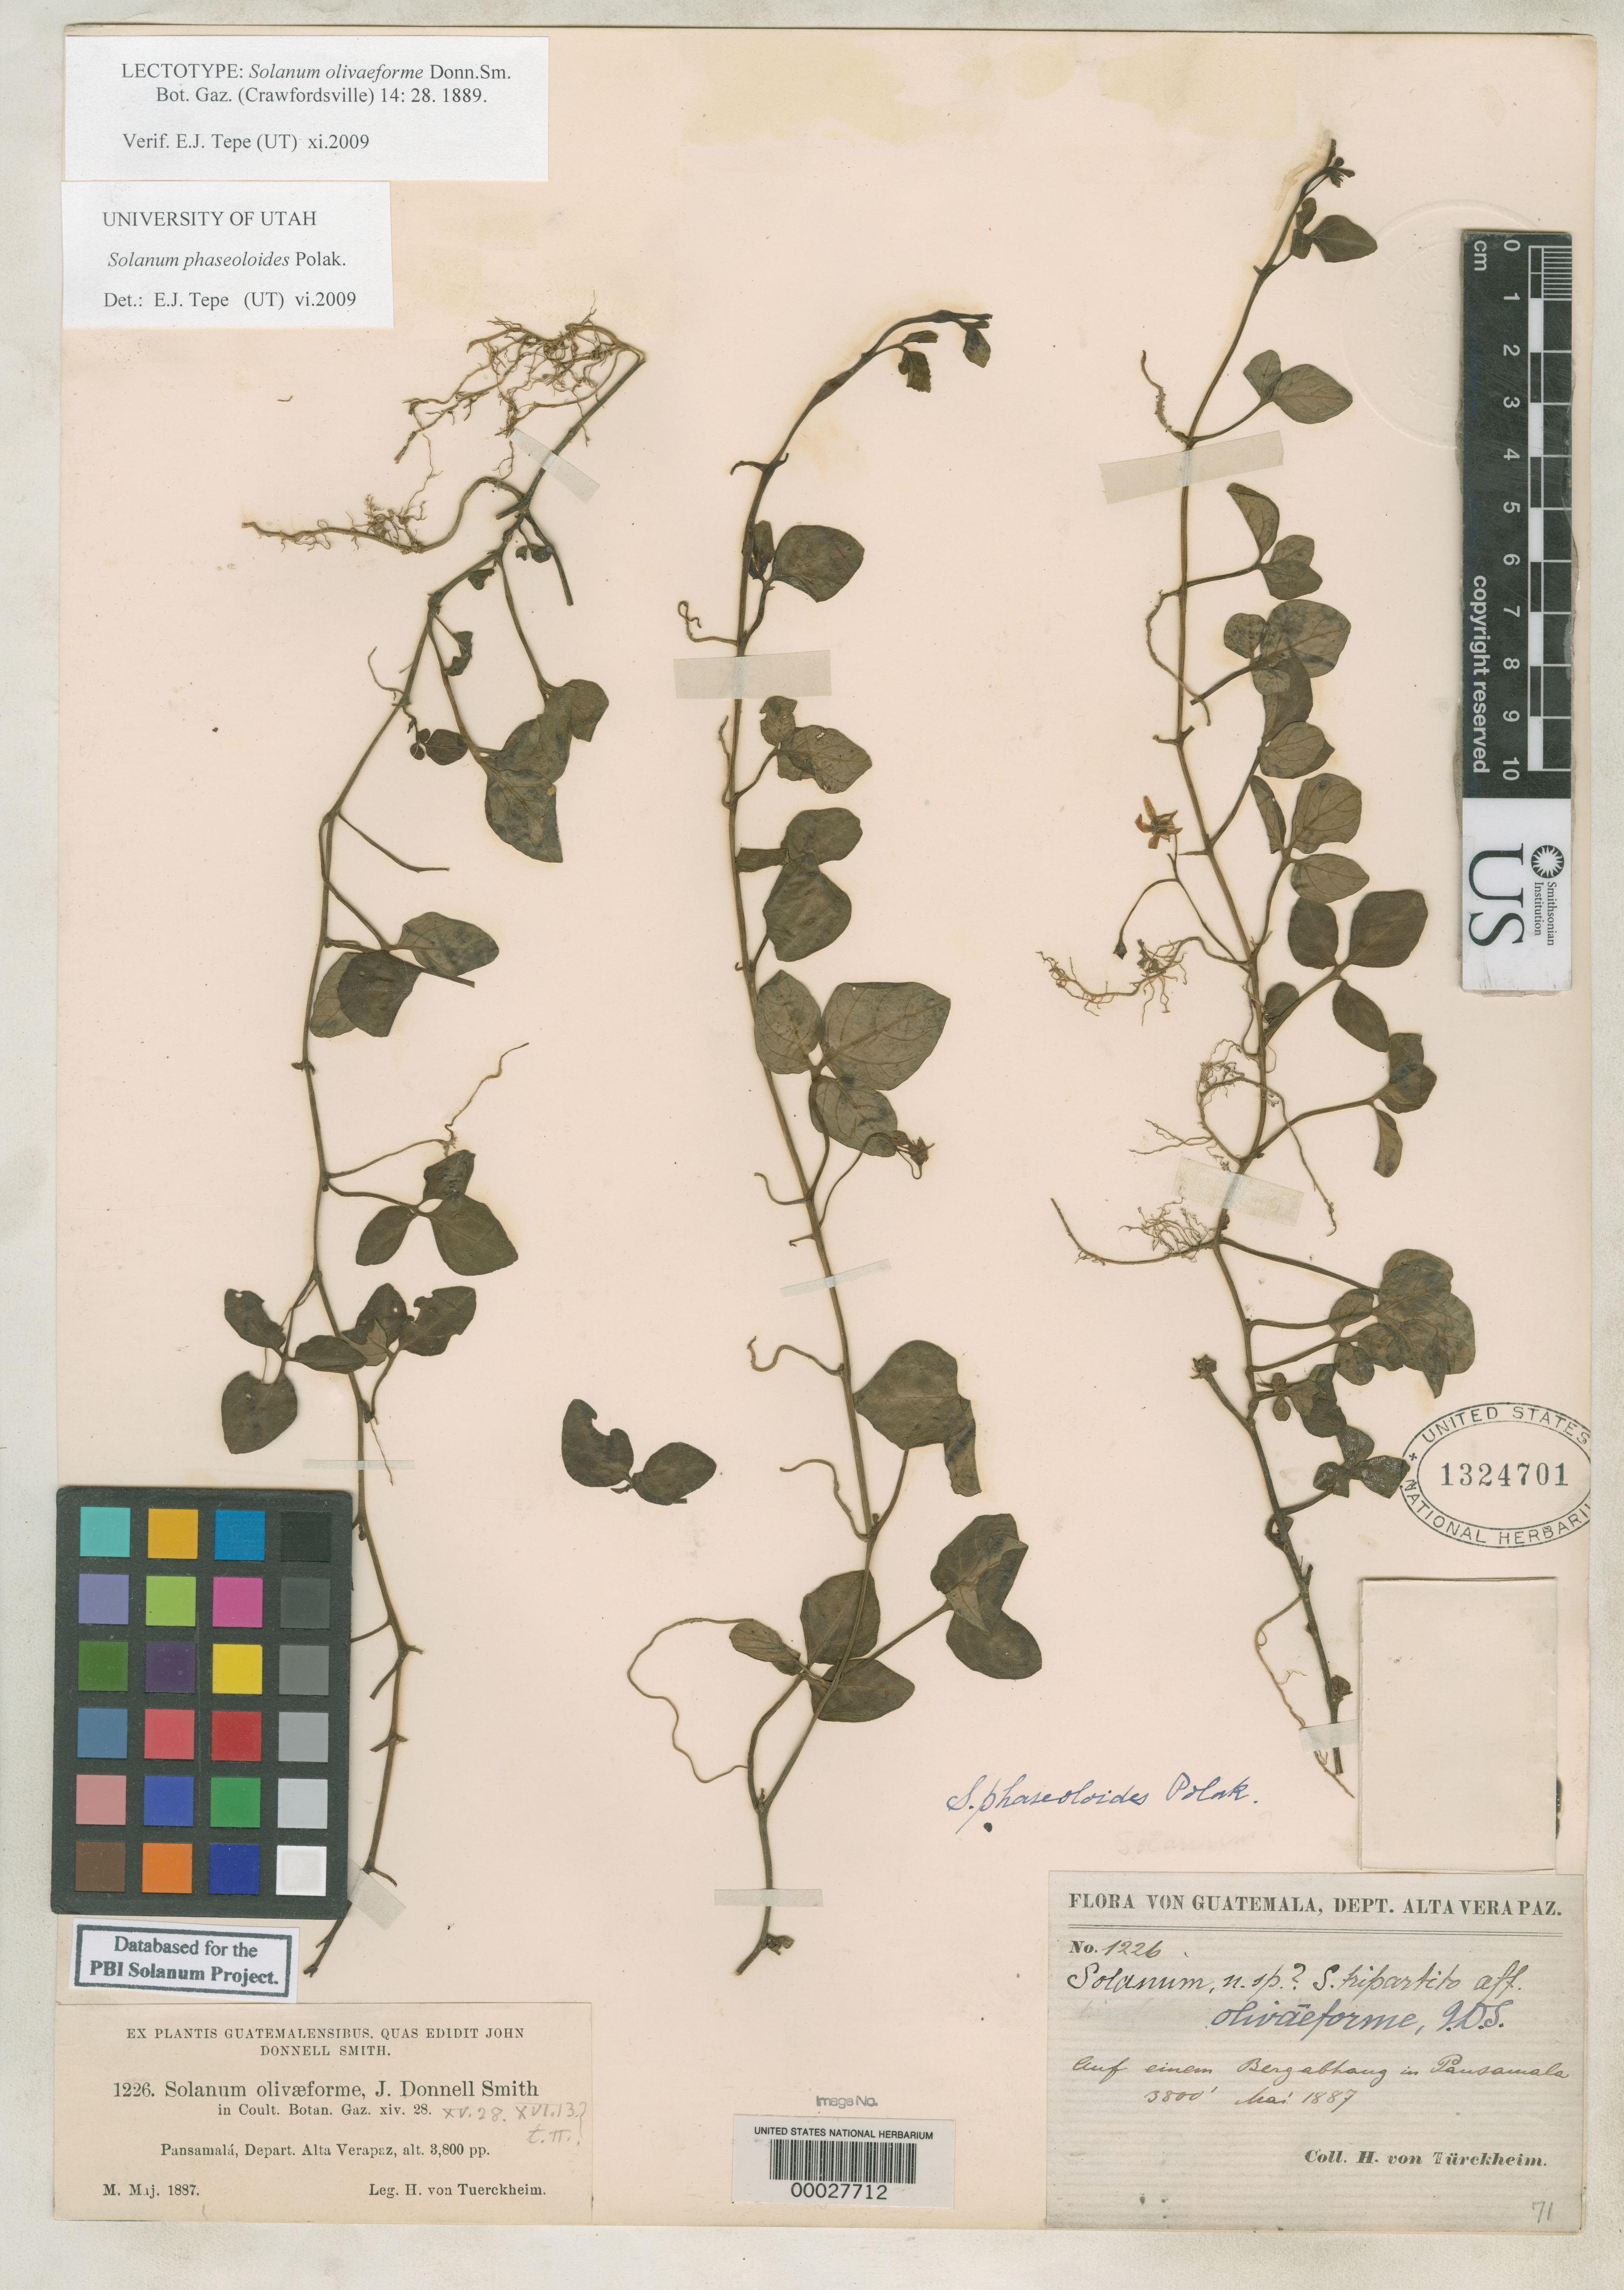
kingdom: Plantae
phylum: Tracheophyta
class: Magnoliopsida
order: Solanales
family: Solanaceae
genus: Solanum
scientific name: Solanum olivaeforme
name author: Donn. Sm.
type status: Holotype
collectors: H. von Türckheim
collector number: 1226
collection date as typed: May 1887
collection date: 1887-05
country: Guatemala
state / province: Alta Verapaz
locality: Pansamalá.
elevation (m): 1158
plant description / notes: Specimen ex John Donnell Smith herbarium. Annotated by E.J. Tepe (2009) as "lectotype".; Specific epithet corrected to "oliviforme" in IPNI.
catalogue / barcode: US 1324701